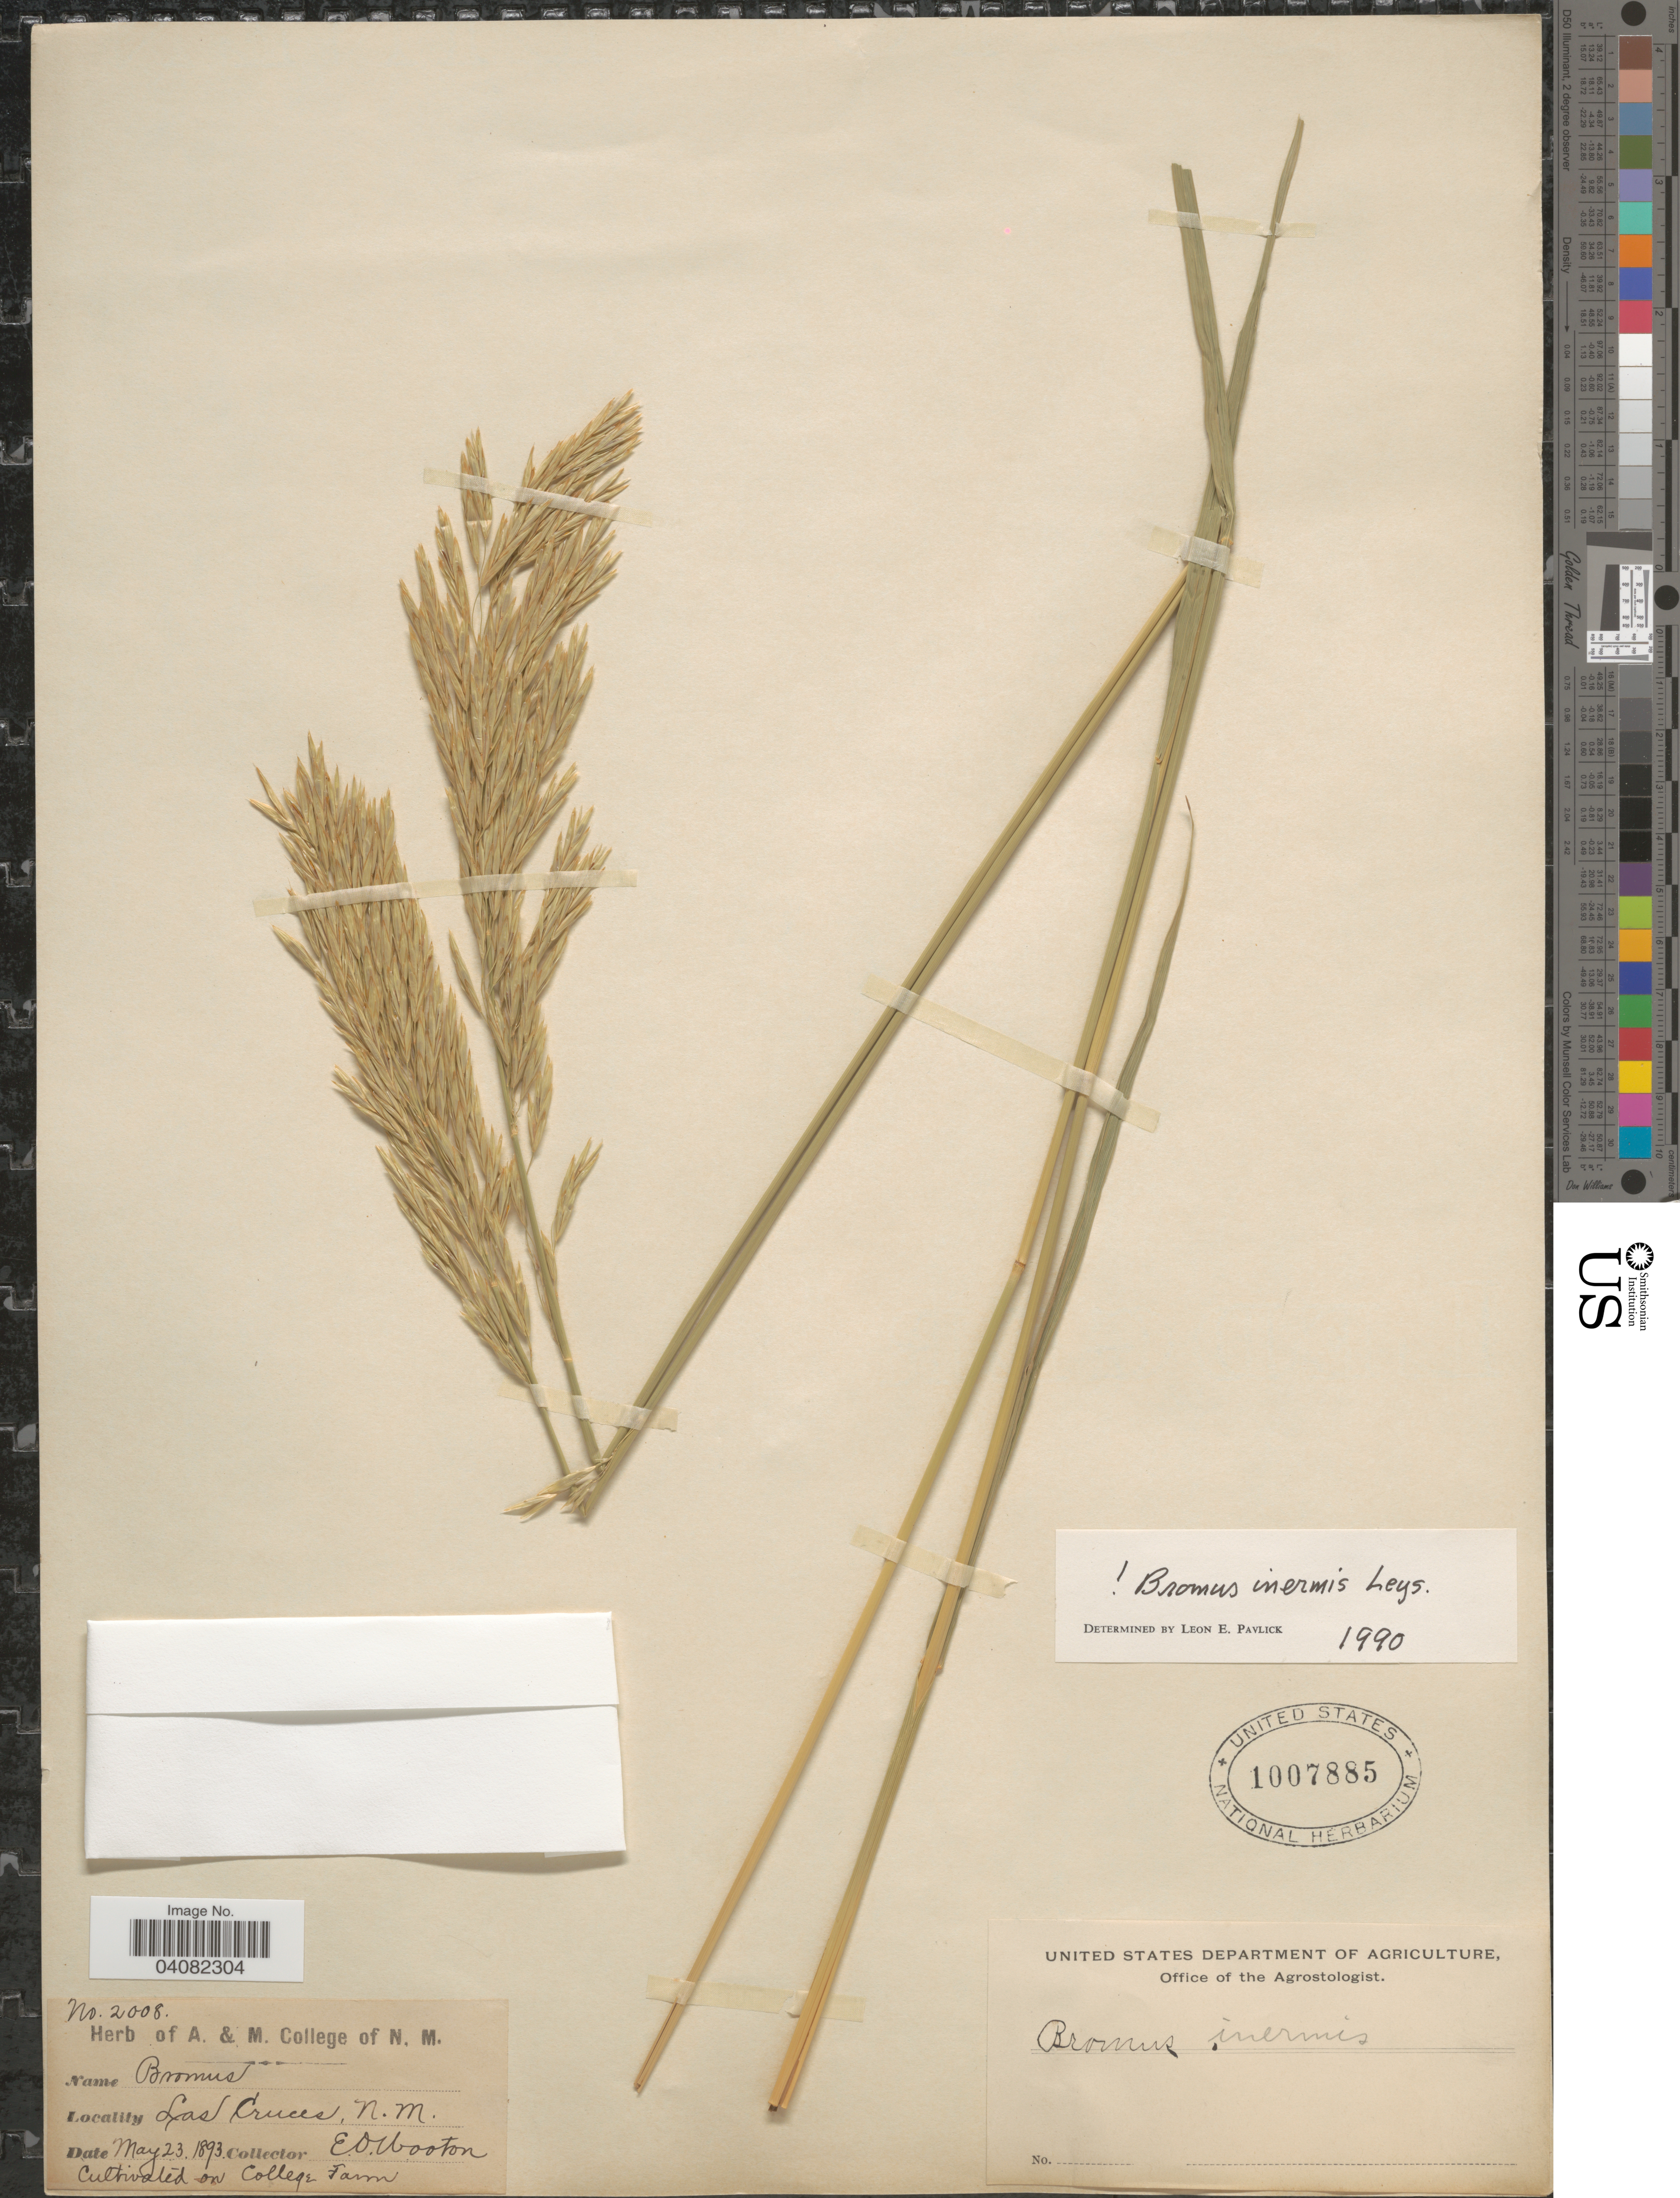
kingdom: Plantae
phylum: Tracheophyta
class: Liliopsida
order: Poales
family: Poaceae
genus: Bromus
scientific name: Bromus inermis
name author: Leyss.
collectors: E. O. Wooton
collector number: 2008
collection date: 1893-05-23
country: United States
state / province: New Mexico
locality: Las Cruces. Cultivated on College Farm.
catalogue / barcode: US 1007885